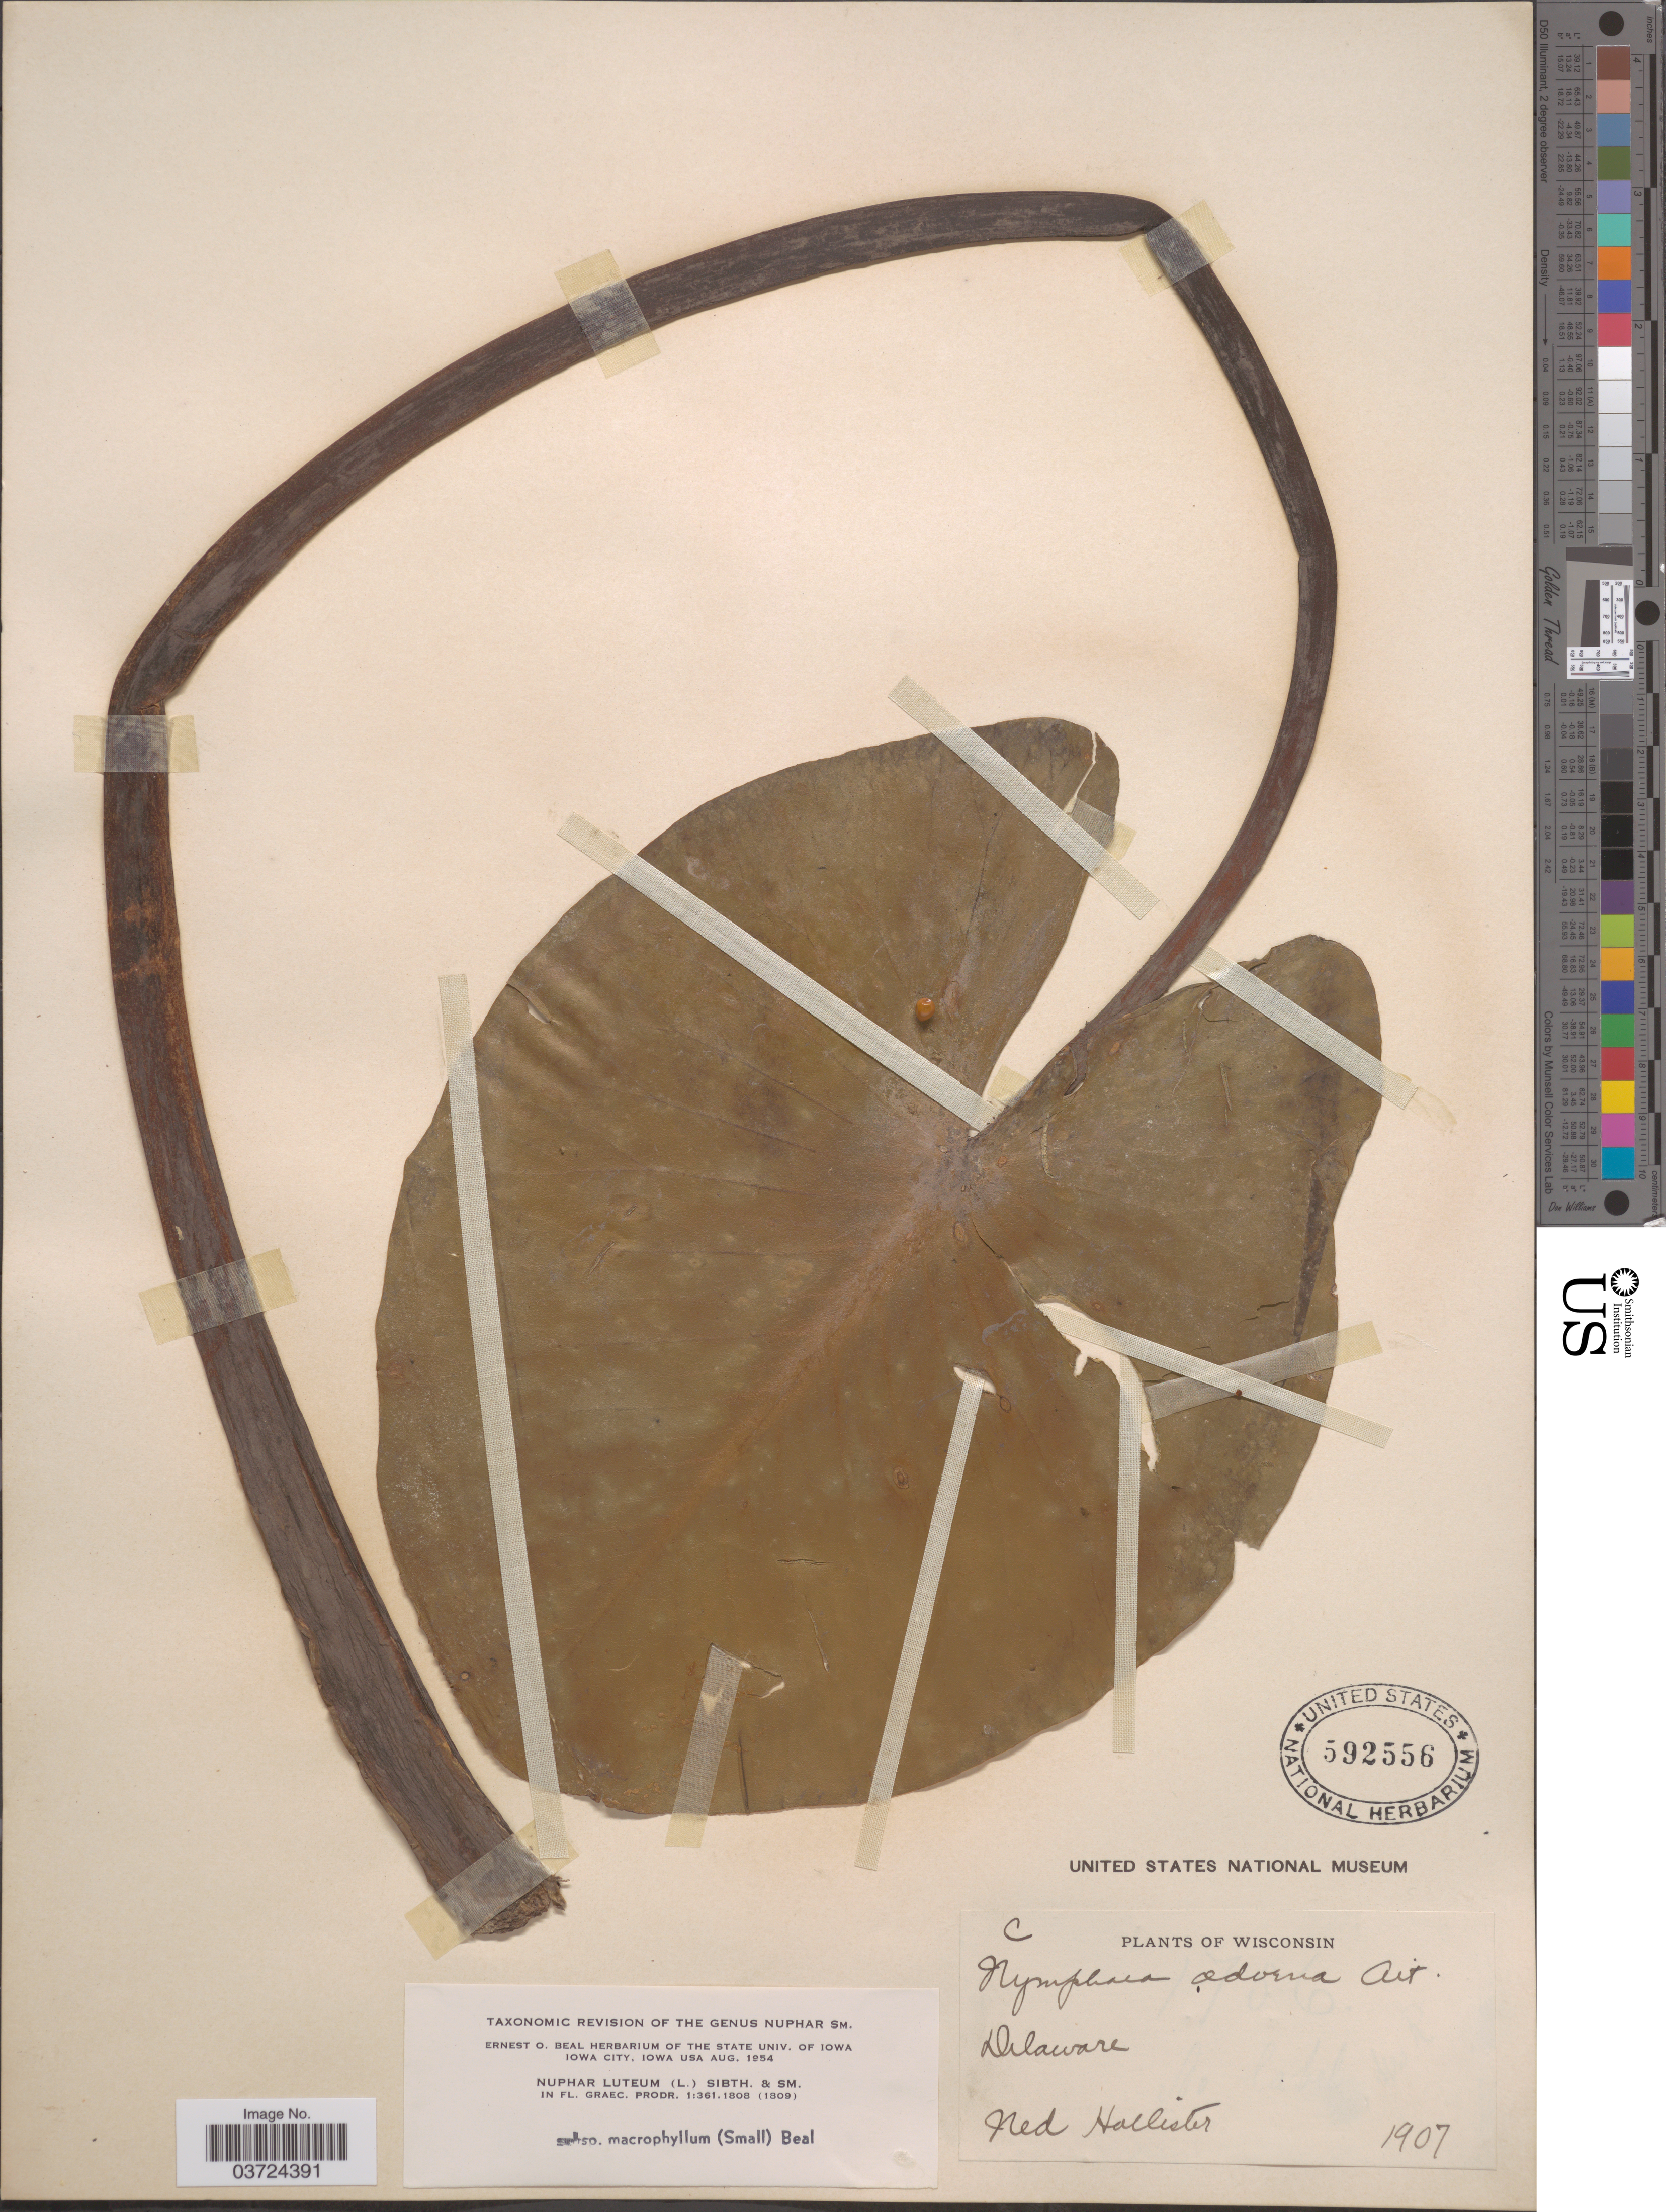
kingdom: Plantae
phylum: Tracheophyta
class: Magnoliopsida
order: Nymphaeales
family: Nymphaeaceae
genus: Nuphar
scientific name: Nuphar advena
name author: (Aiton) W.T. Aiton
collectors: N. Hollister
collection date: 1907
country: United States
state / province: Delaware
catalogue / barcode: US 592556